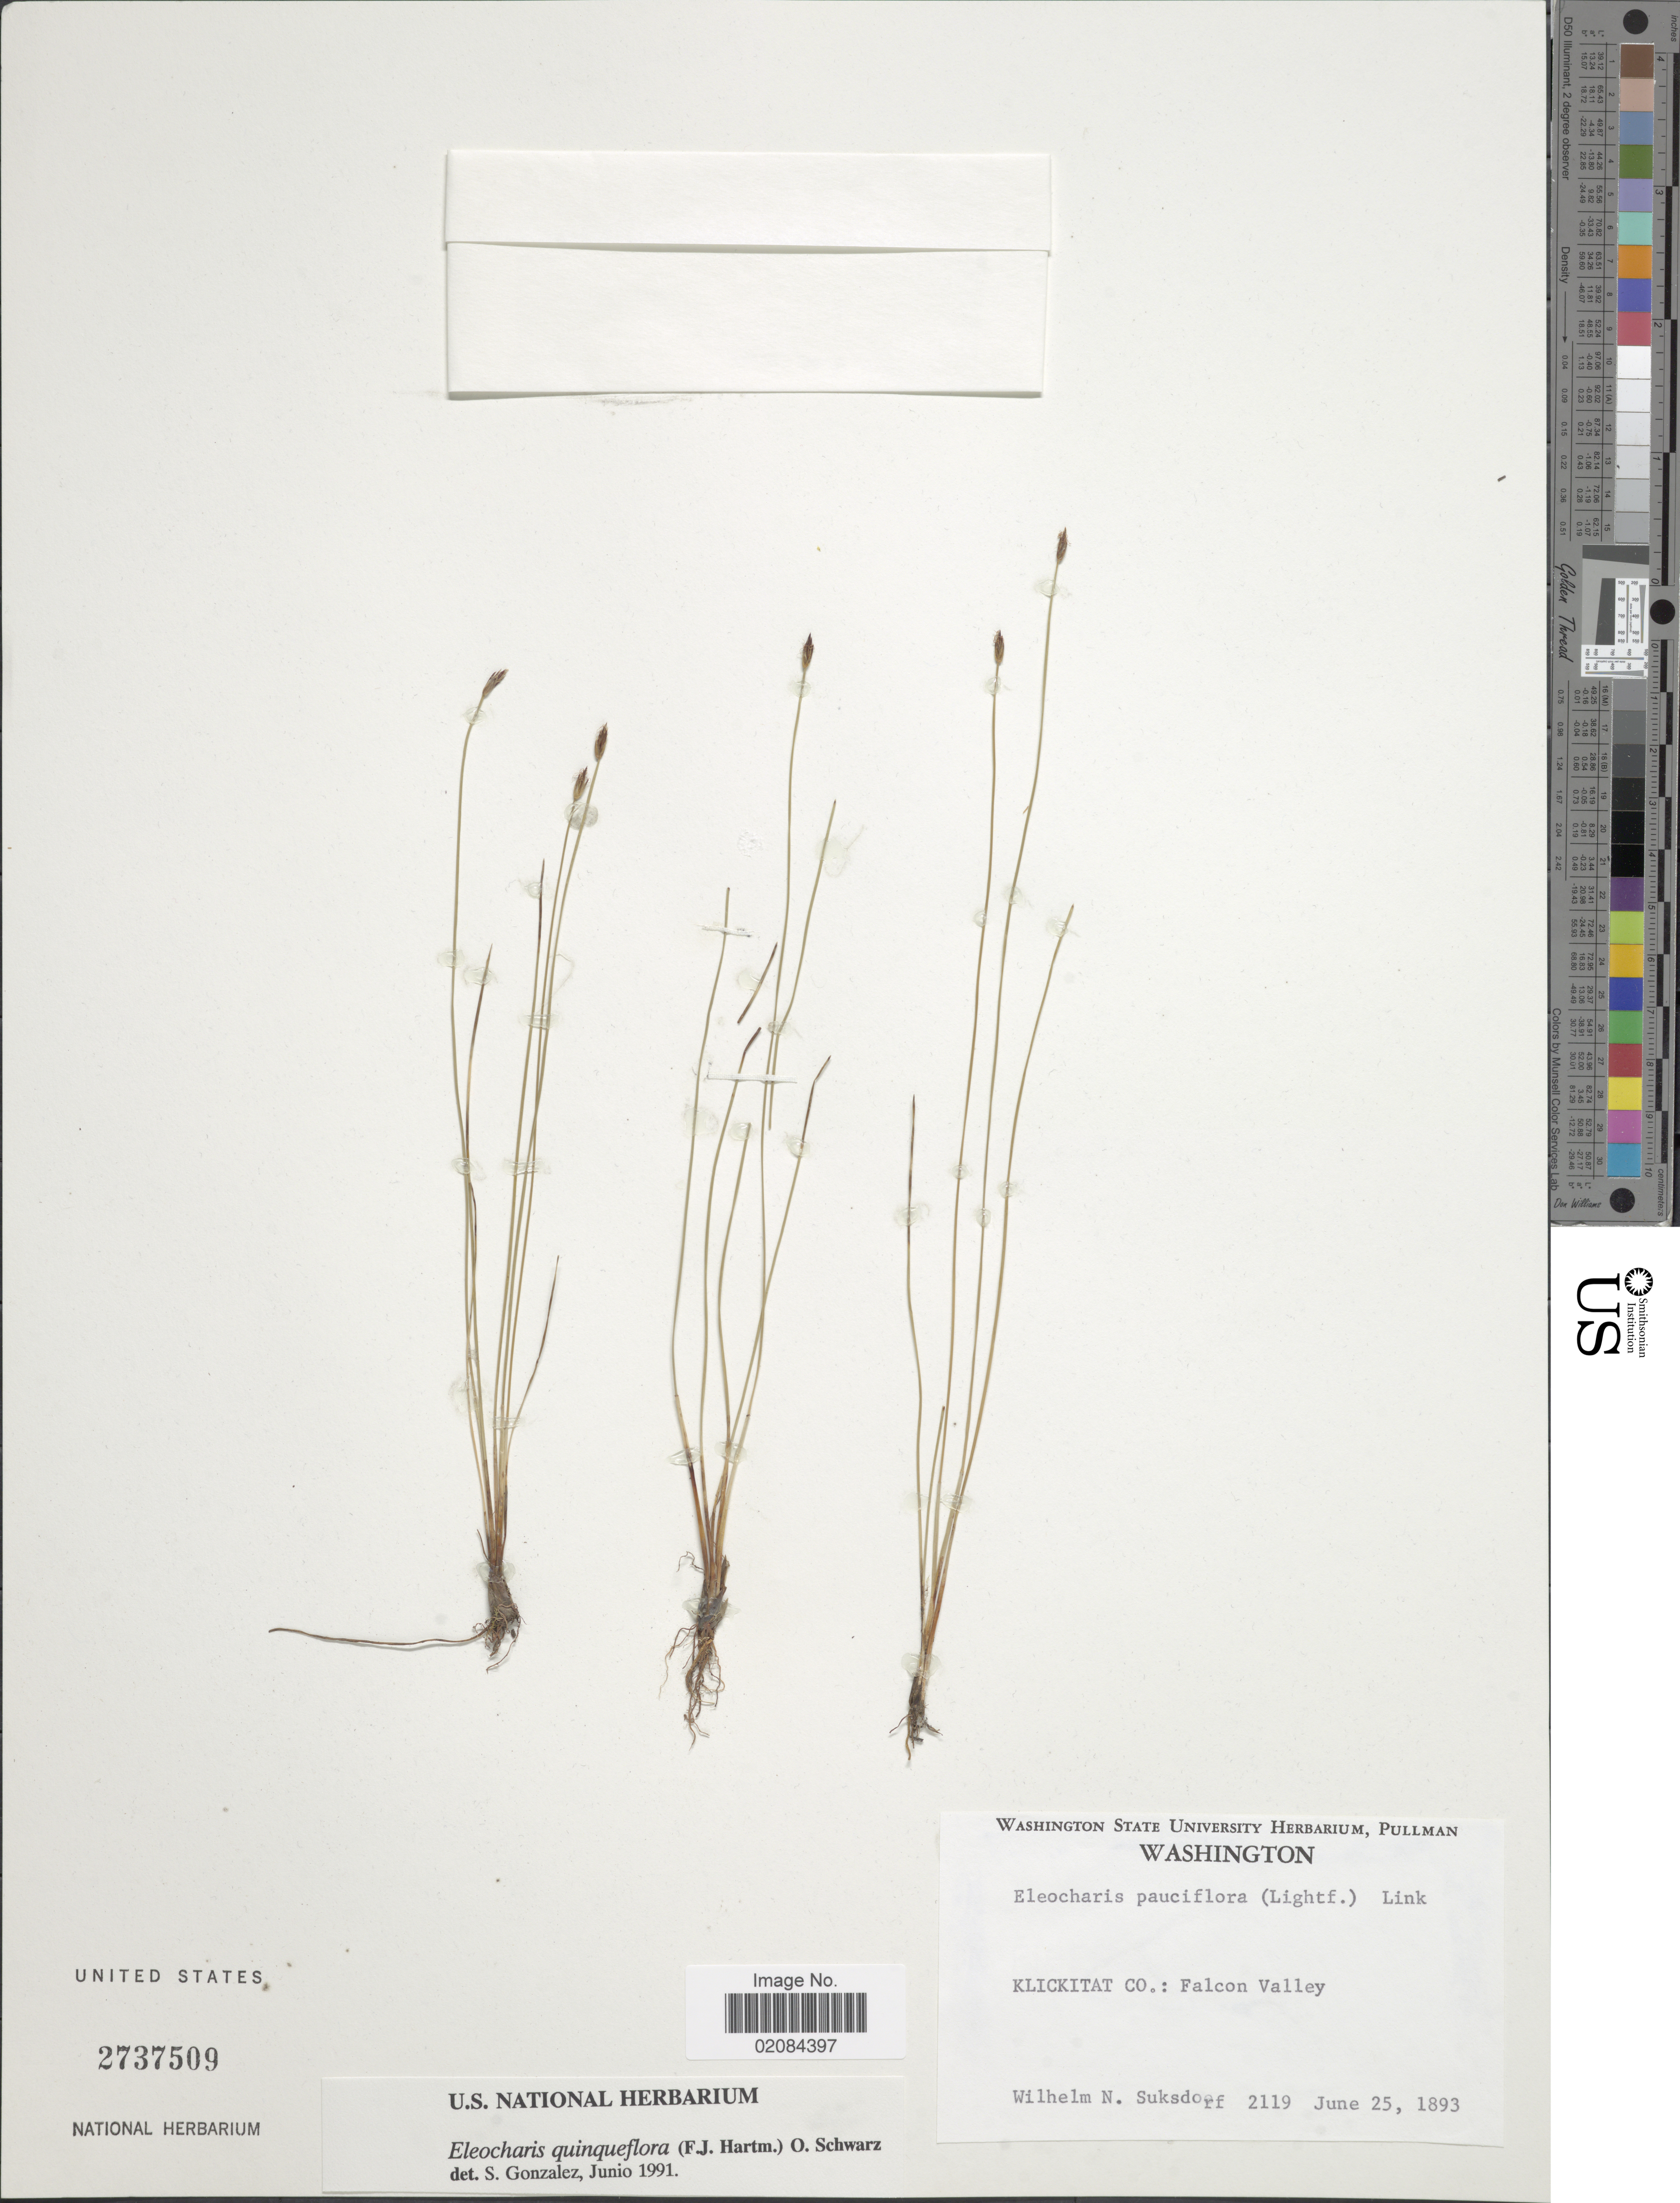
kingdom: Plantae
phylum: Tracheophyta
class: Liliopsida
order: Poales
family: Cyperaceae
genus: Eleocharis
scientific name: Eleocharis quinqueflora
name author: (Hartmann) O. Schwarz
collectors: W. N. Suksdorf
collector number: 2119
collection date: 1893-06-25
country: United States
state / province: Washington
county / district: Klickitat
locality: Klickitat Co.: Falcon Valley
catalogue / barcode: US 2737509